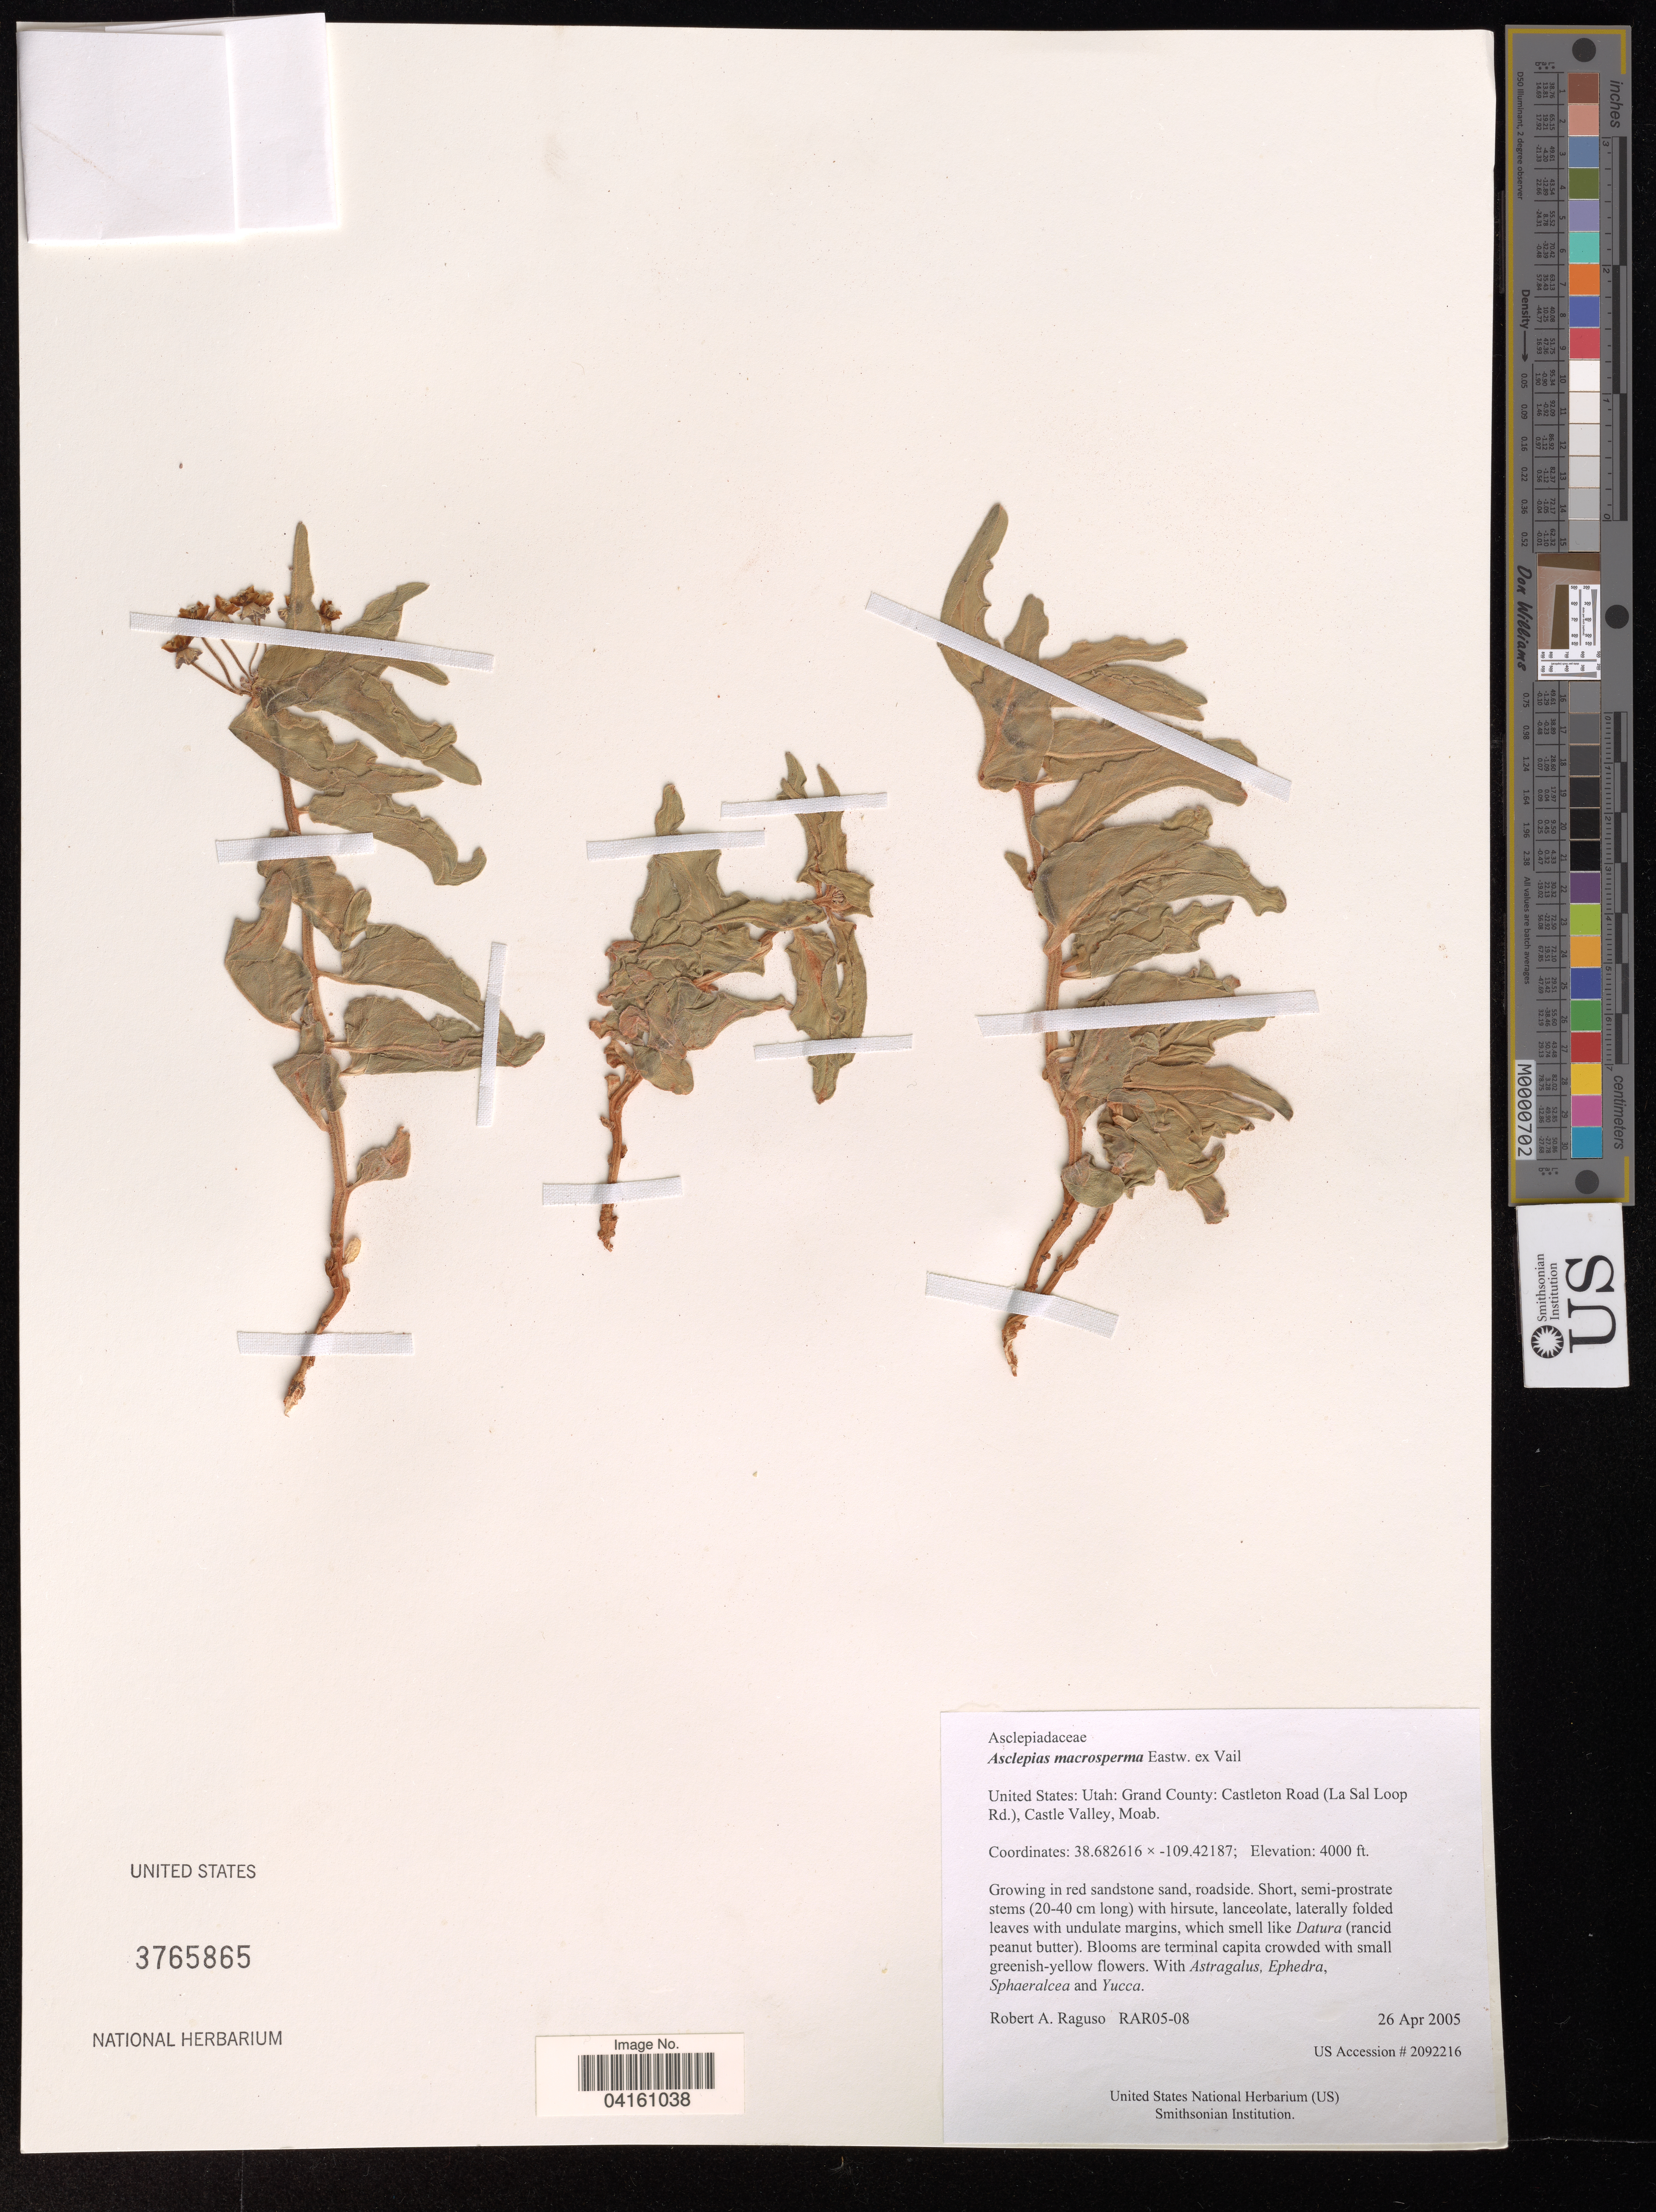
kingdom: Plantae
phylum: Tracheophyta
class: Magnoliopsida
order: Gentianales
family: Apocynaceae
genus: Asclepias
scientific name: Asclepias macrosperma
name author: Eastw. ex Vail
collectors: R. Raguso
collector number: RAR05-08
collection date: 2005-04-26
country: United States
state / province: Utah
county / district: Grand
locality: Castleton Road (La Sal Loop Rd.), Castle Valley, Moab.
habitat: Growing in red sandstone sand, roadside.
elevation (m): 1219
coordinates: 38.682616, -109.42187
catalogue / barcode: US 3765865